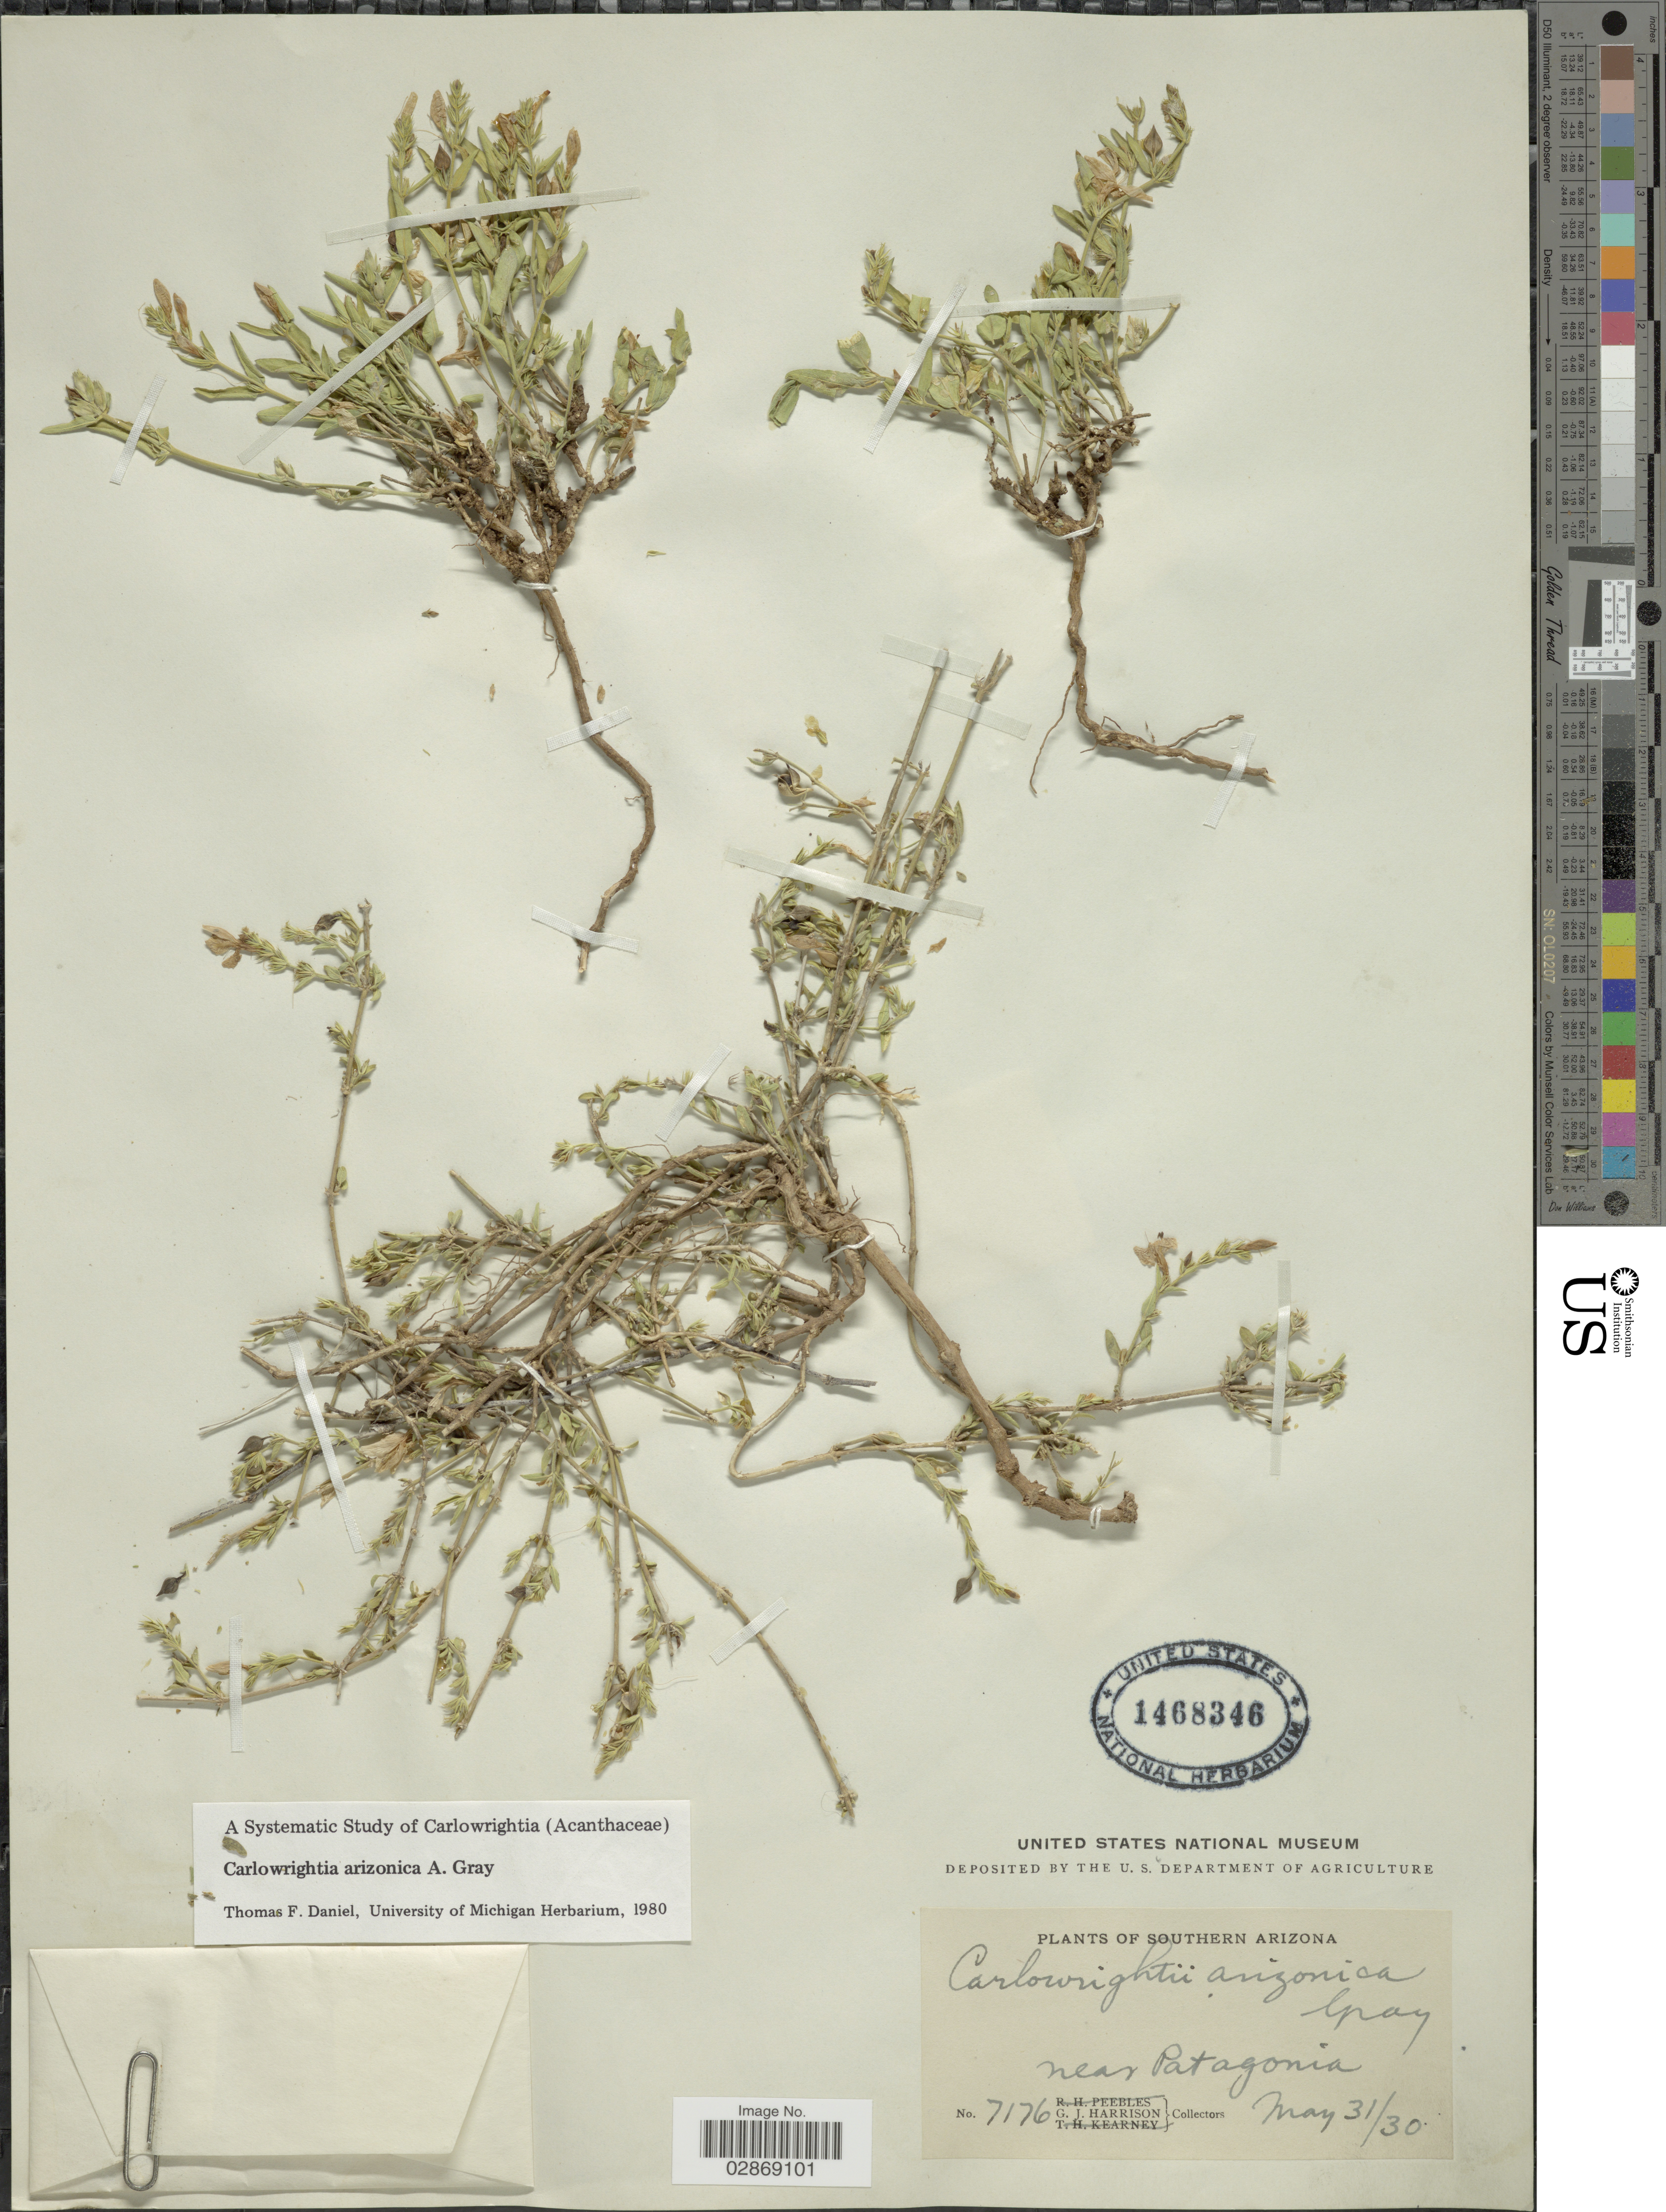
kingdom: Plantae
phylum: Tracheophyta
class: Magnoliopsida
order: Lamiales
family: Acanthaceae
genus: Carlowrightia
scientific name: Carlowrightia arizonica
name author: A. Gray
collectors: G. J. Harrison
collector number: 7176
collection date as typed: Transcribed d/m/y: 31/5/30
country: United States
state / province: Arizona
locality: Southern Arizona, near Patagonia.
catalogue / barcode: US 1468346